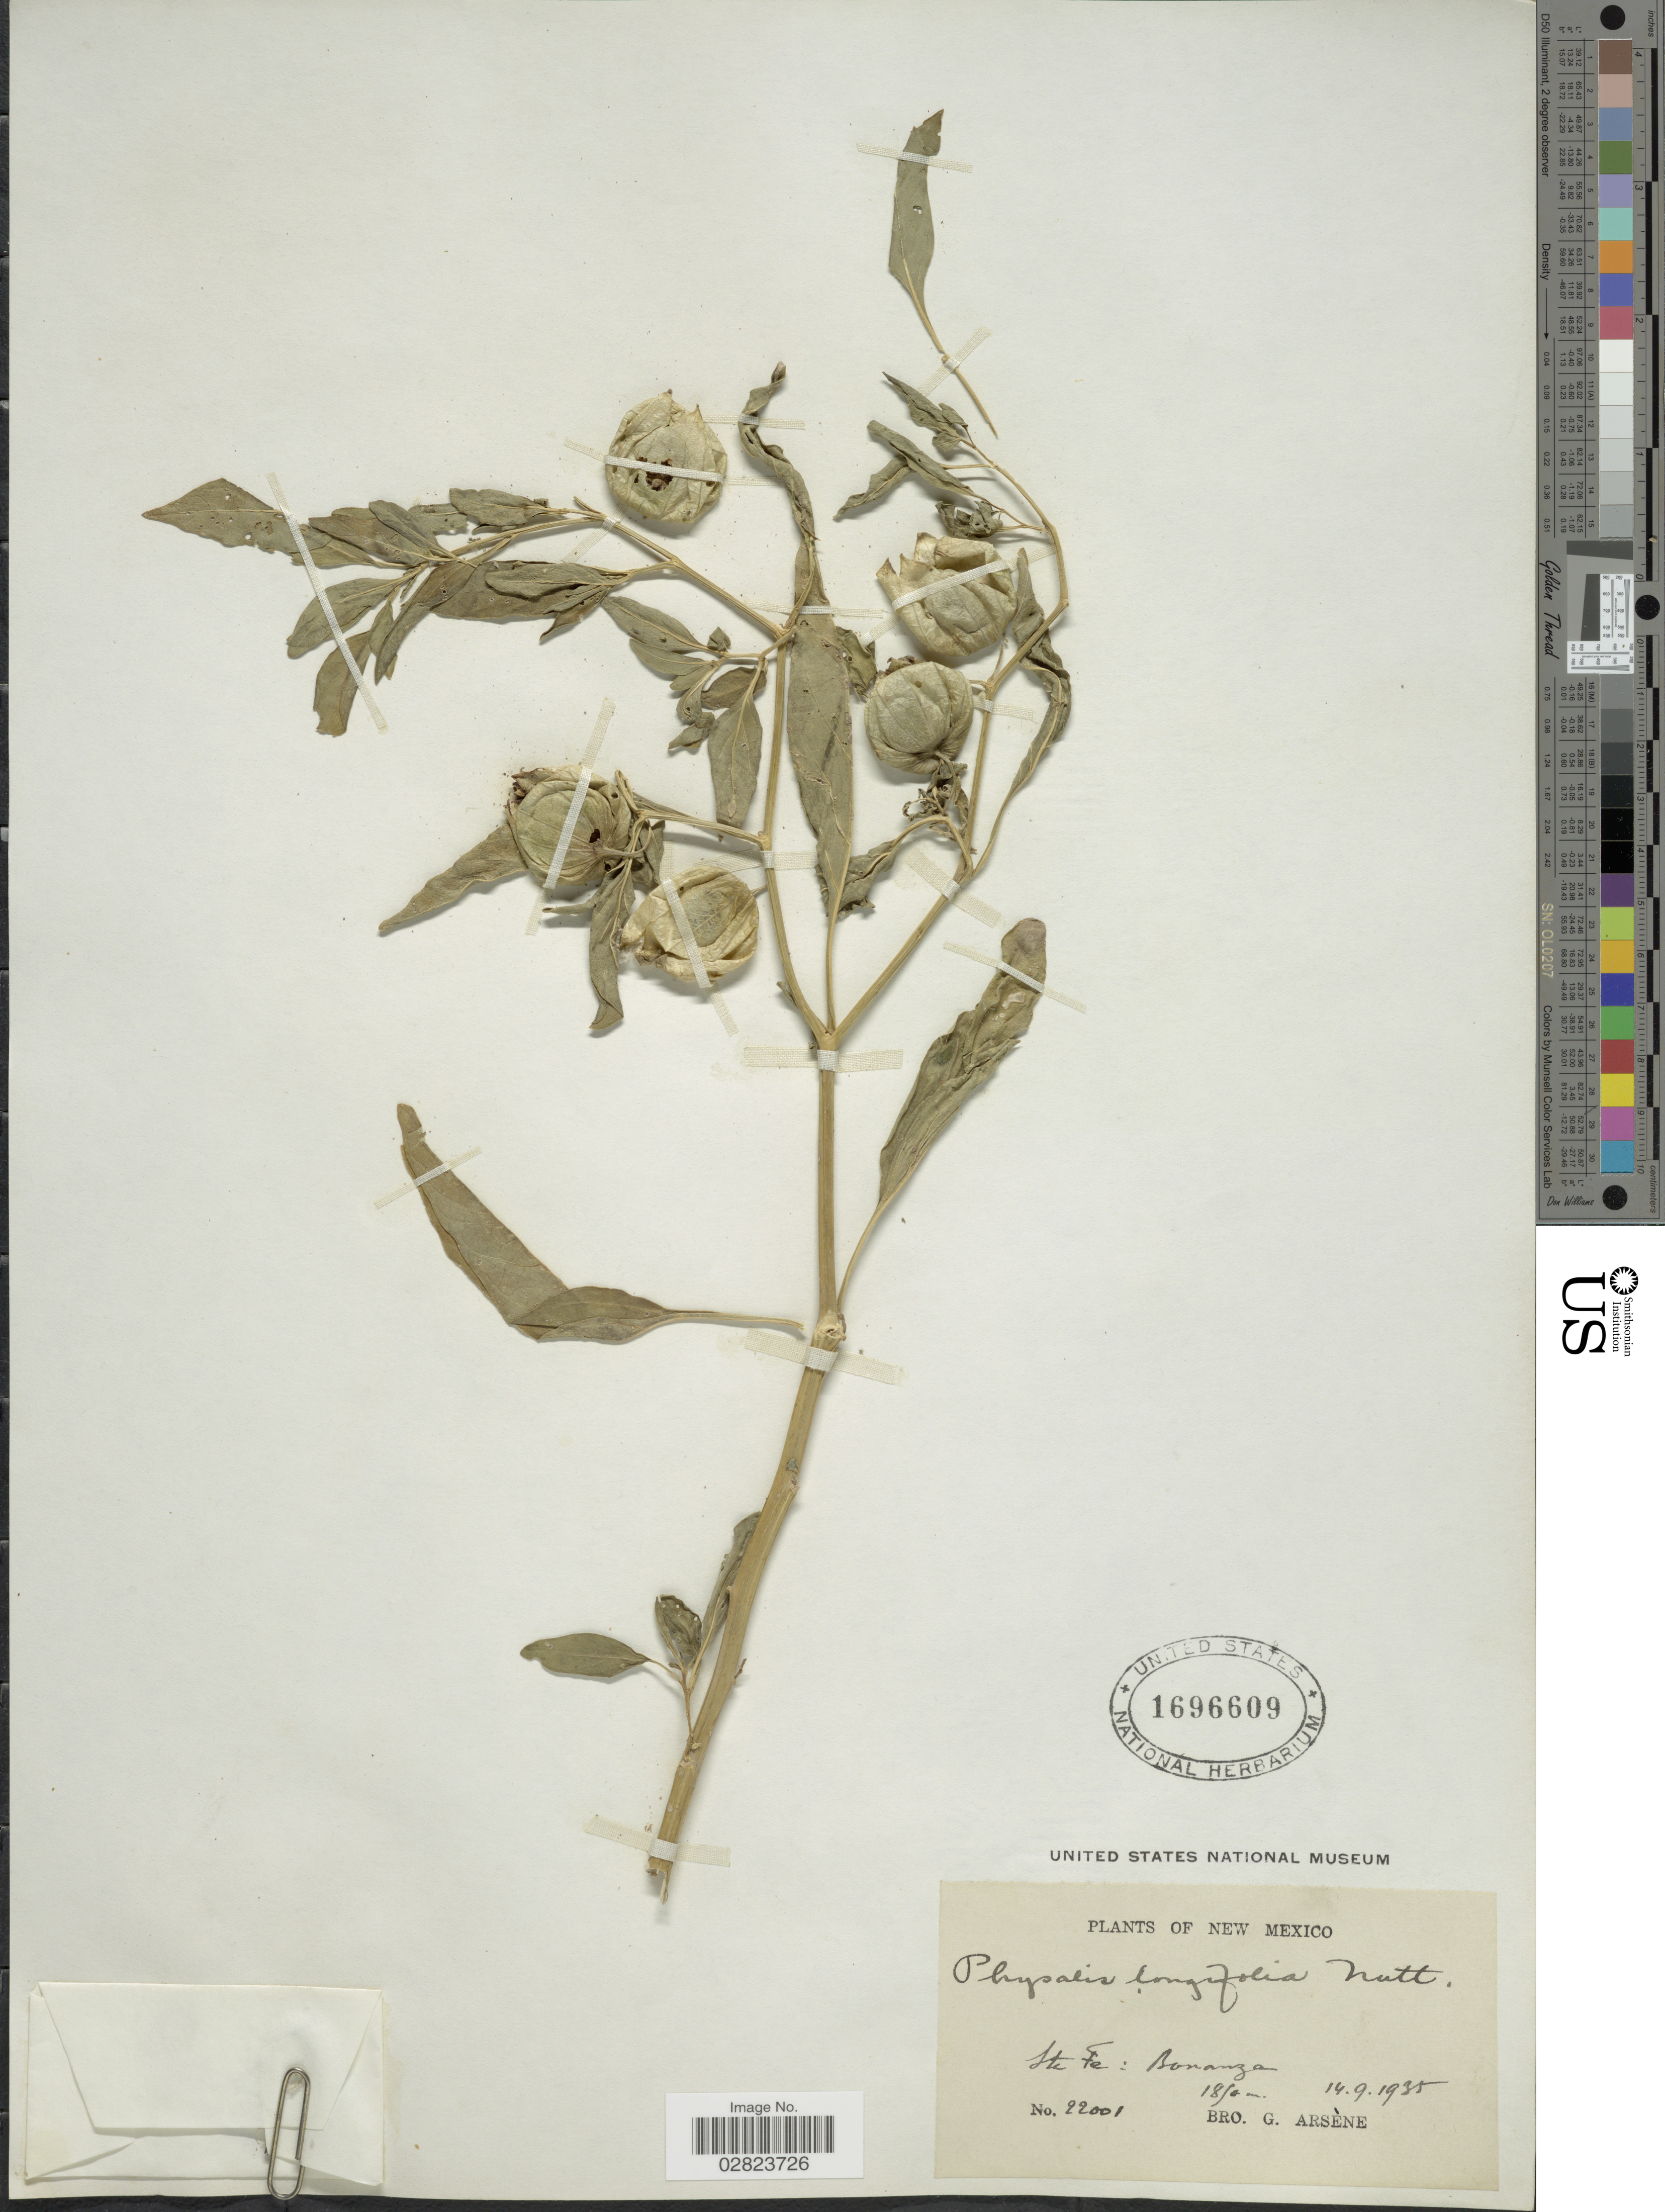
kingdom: Plantae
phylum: Tracheophyta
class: Magnoliopsida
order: Solanales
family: Solanaceae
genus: Physalis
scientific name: Physalis longifolia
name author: Nutt.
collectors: Bro. G. Arsène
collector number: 22001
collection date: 1935-09-14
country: United States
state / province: New Mexico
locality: Ste. Fe [Santa Fe] - Bonanza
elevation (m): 1850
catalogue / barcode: US 1696609